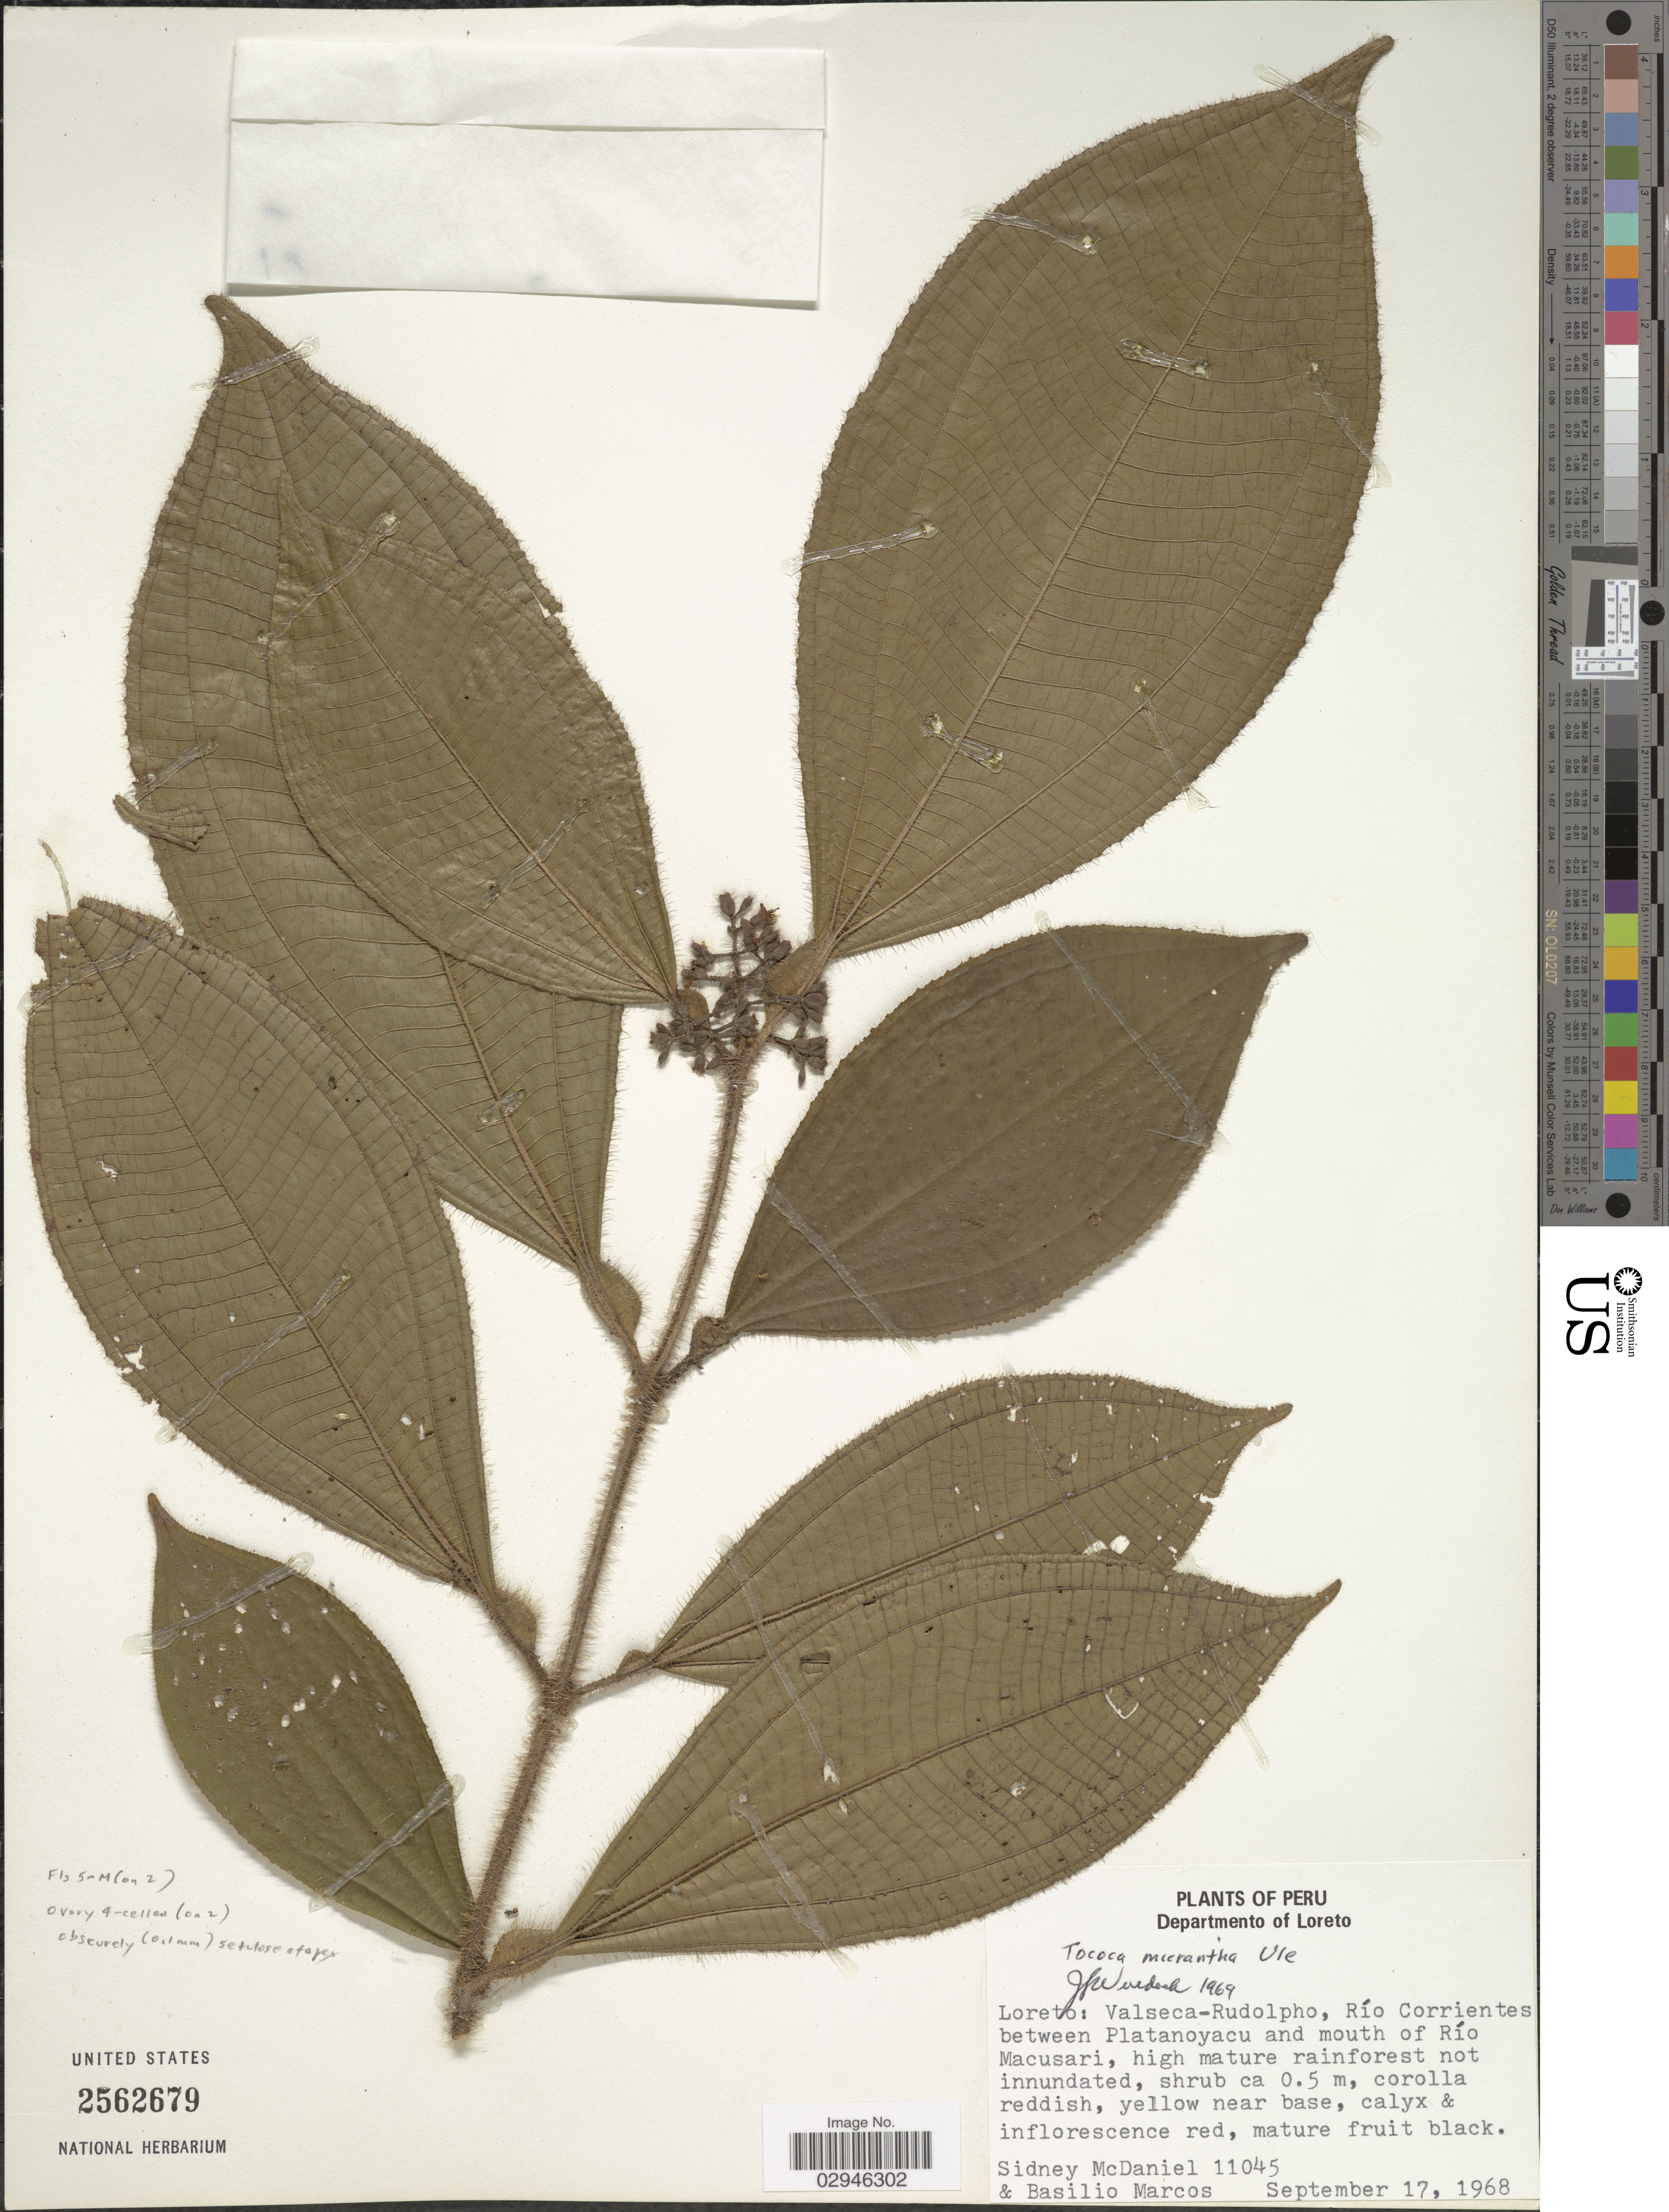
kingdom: Plantae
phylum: Tracheophyta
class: Magnoliopsida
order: Myrtales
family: Melastomataceae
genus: Tococa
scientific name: Tococa caquetana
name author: Sprague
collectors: S. McDaniel & B. Marcos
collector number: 11045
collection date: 1968-09-17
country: Peru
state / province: Loreto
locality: Departmento of Loreto, Valseca-Rudolpho, Río Corrientes between Platanoyacu and mouth of Río Macusari.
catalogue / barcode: US 2562679